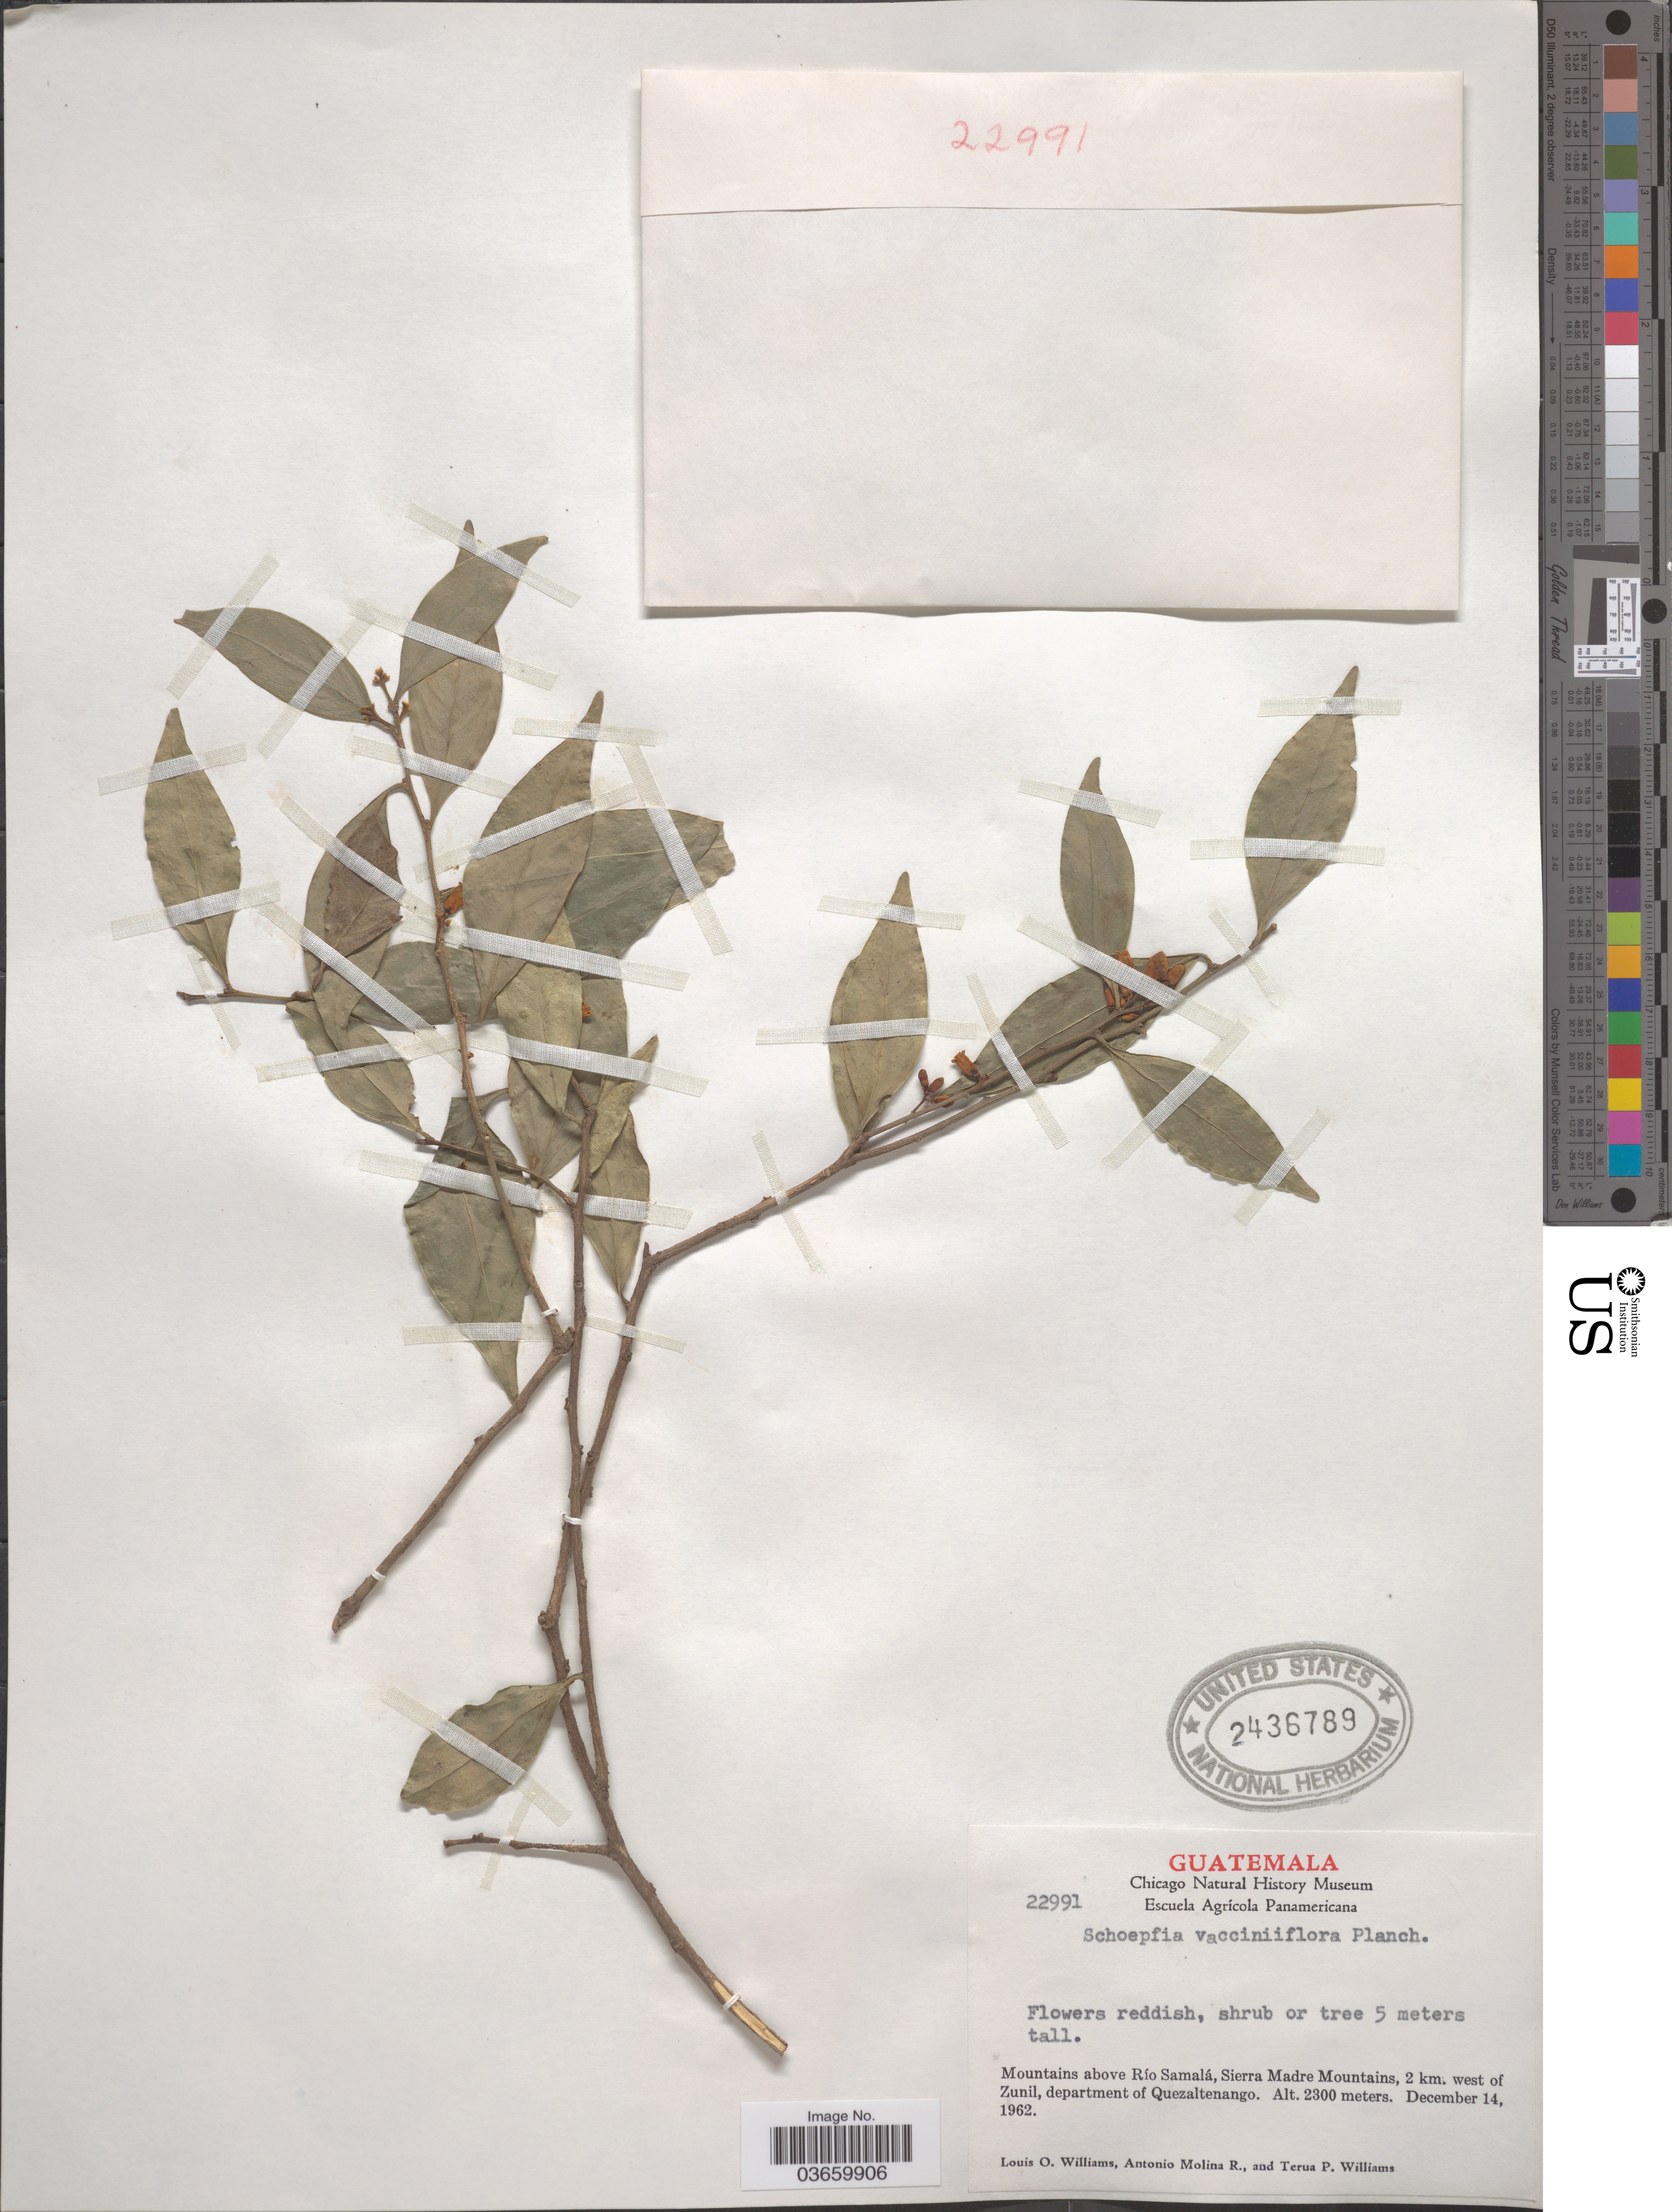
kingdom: Plantae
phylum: Tracheophyta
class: Magnoliopsida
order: Santalales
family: Schoepfiaceae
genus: Schoepfia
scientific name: Schoepfia vacciniiflora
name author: Planch. ex Hemsl.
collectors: L. O. Williams, A. Molina R. & T. Williams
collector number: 22991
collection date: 1962-12-14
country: Guatemala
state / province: Quetzaltenango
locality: Mountains above Río Samalá, Sierra Madre Mountains, 2 km. west of Zunil, department of Quezaltenango.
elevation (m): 2300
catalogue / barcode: US 2436789